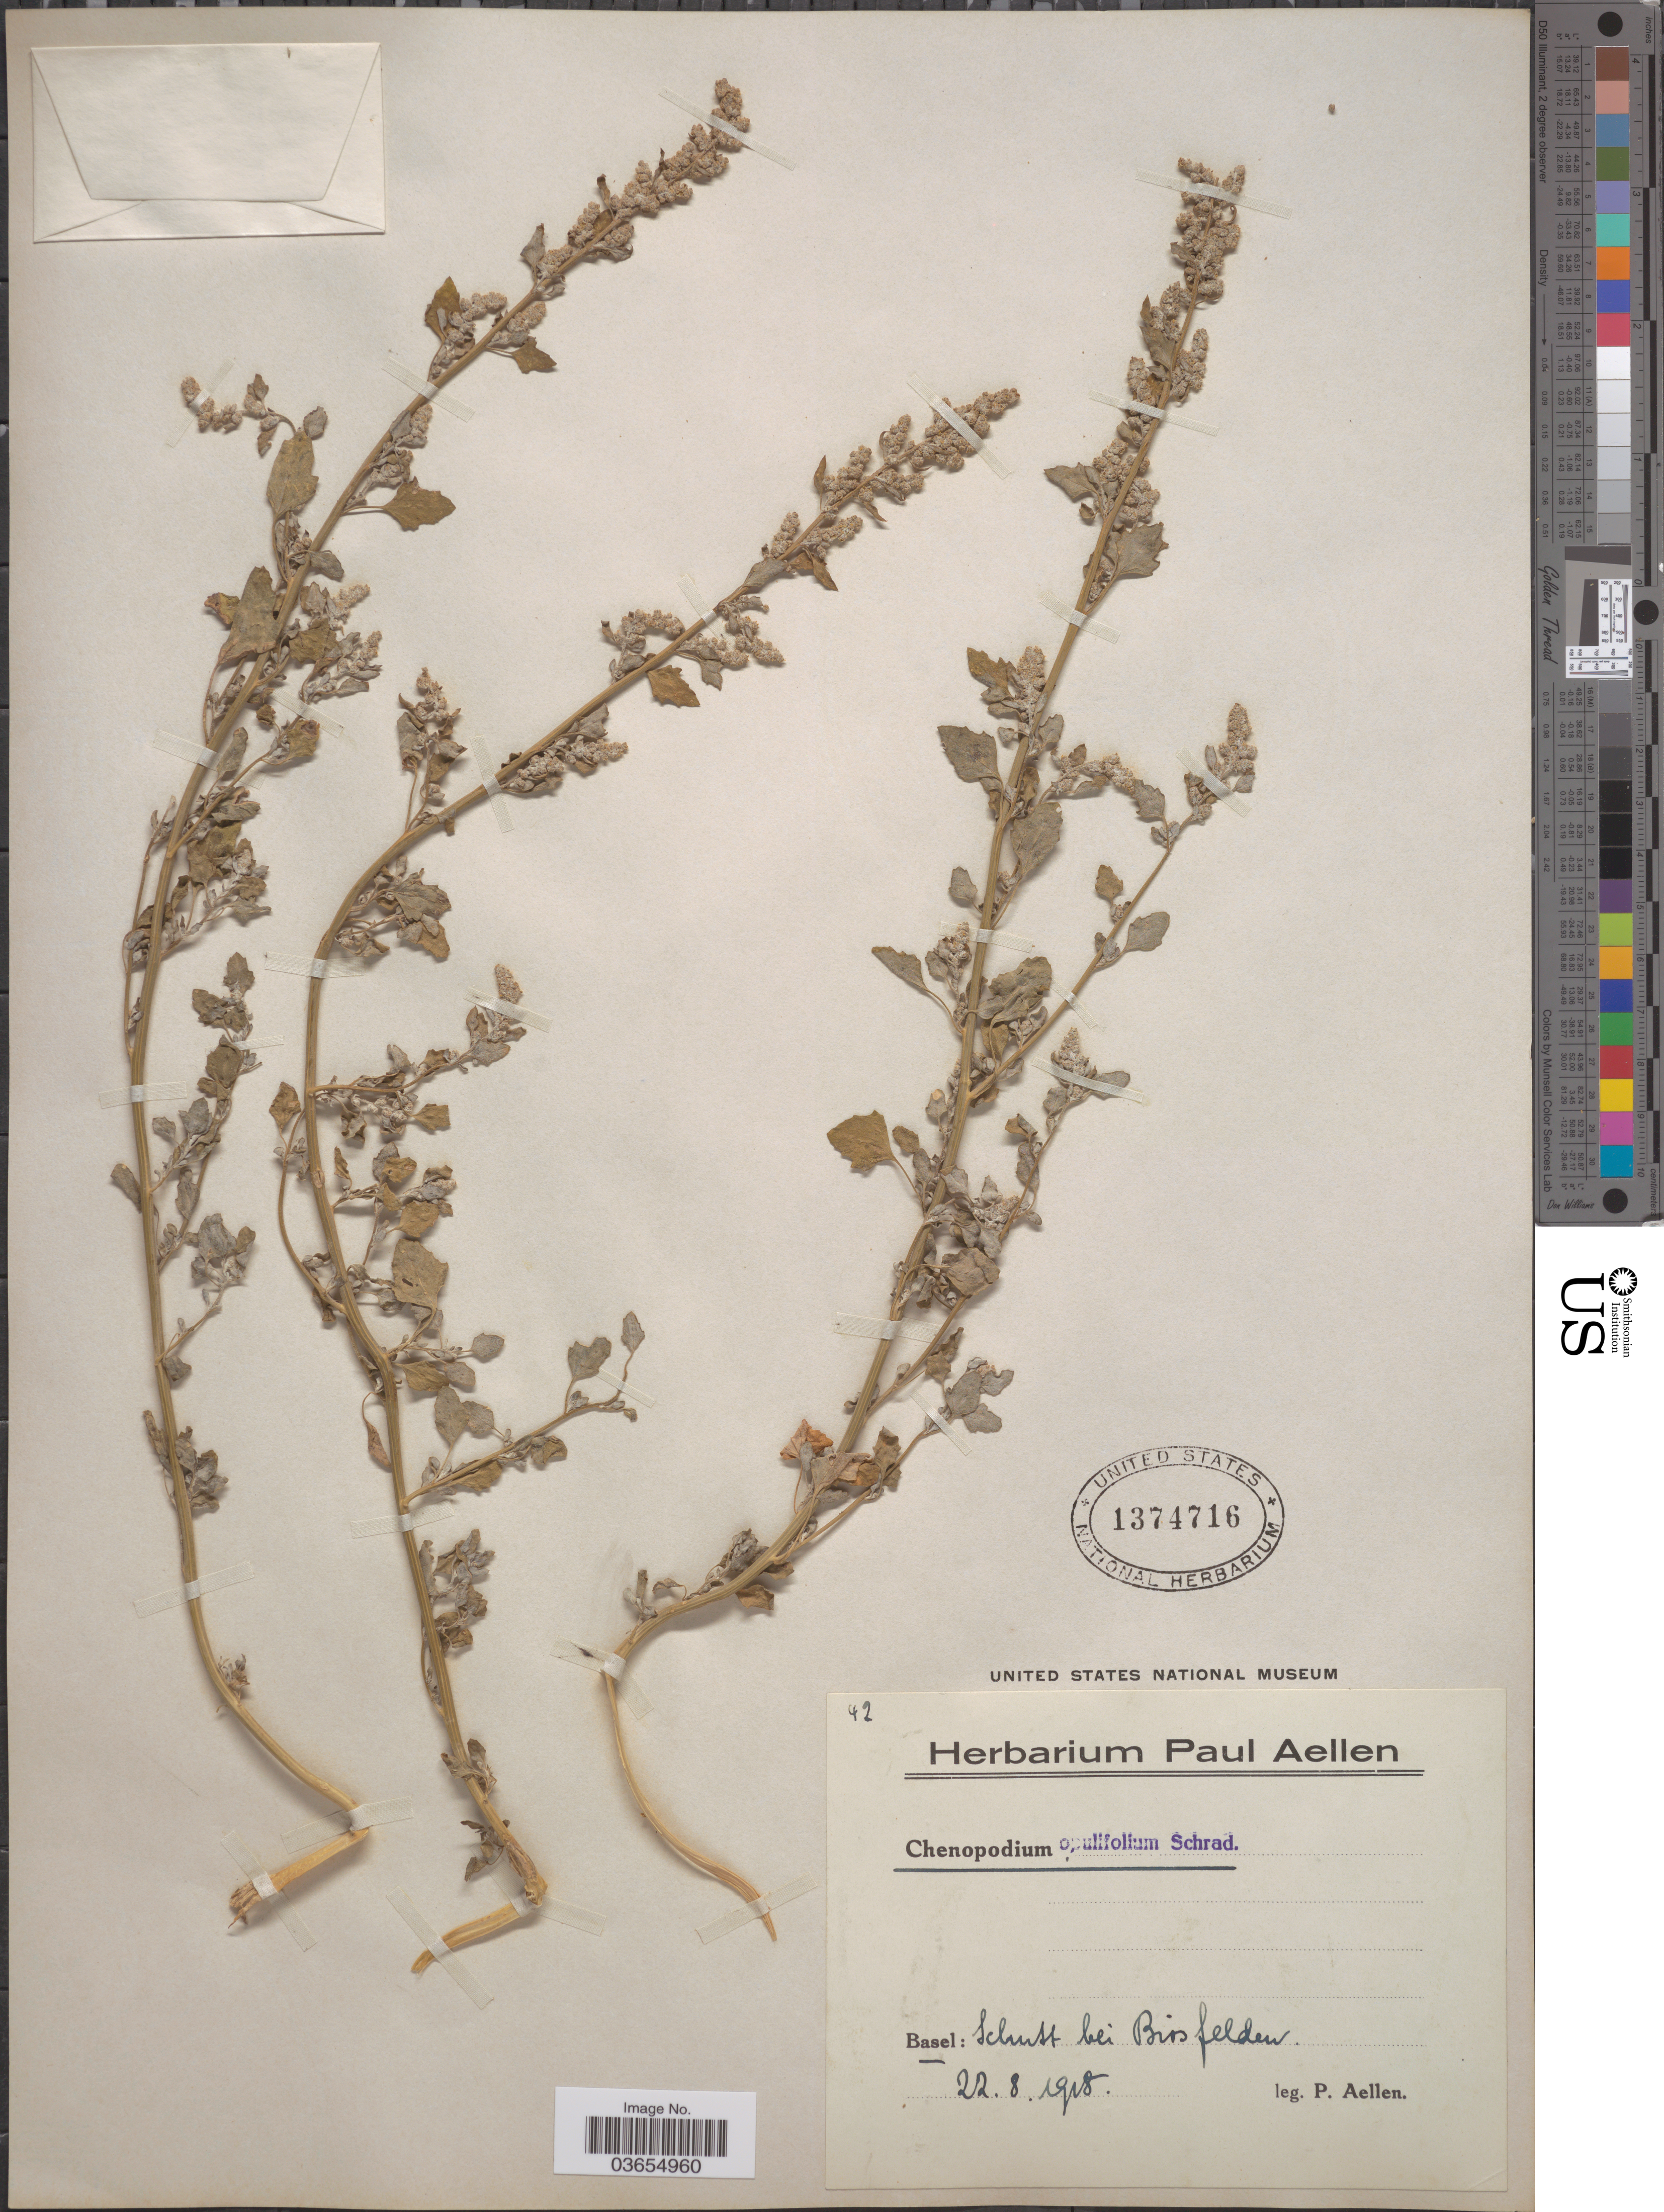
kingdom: Plantae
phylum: Tracheophyta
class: Magnoliopsida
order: Caryophyllales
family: Amaranthaceae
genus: Chenopodium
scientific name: Chenopodium opulifolium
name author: Schrad. ex W.D.J. Koch & Ziz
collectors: P. Aellen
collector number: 42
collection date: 1918-08-22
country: Switzerland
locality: Basel: Schutt bei Birsfelden.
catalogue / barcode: US 1374716